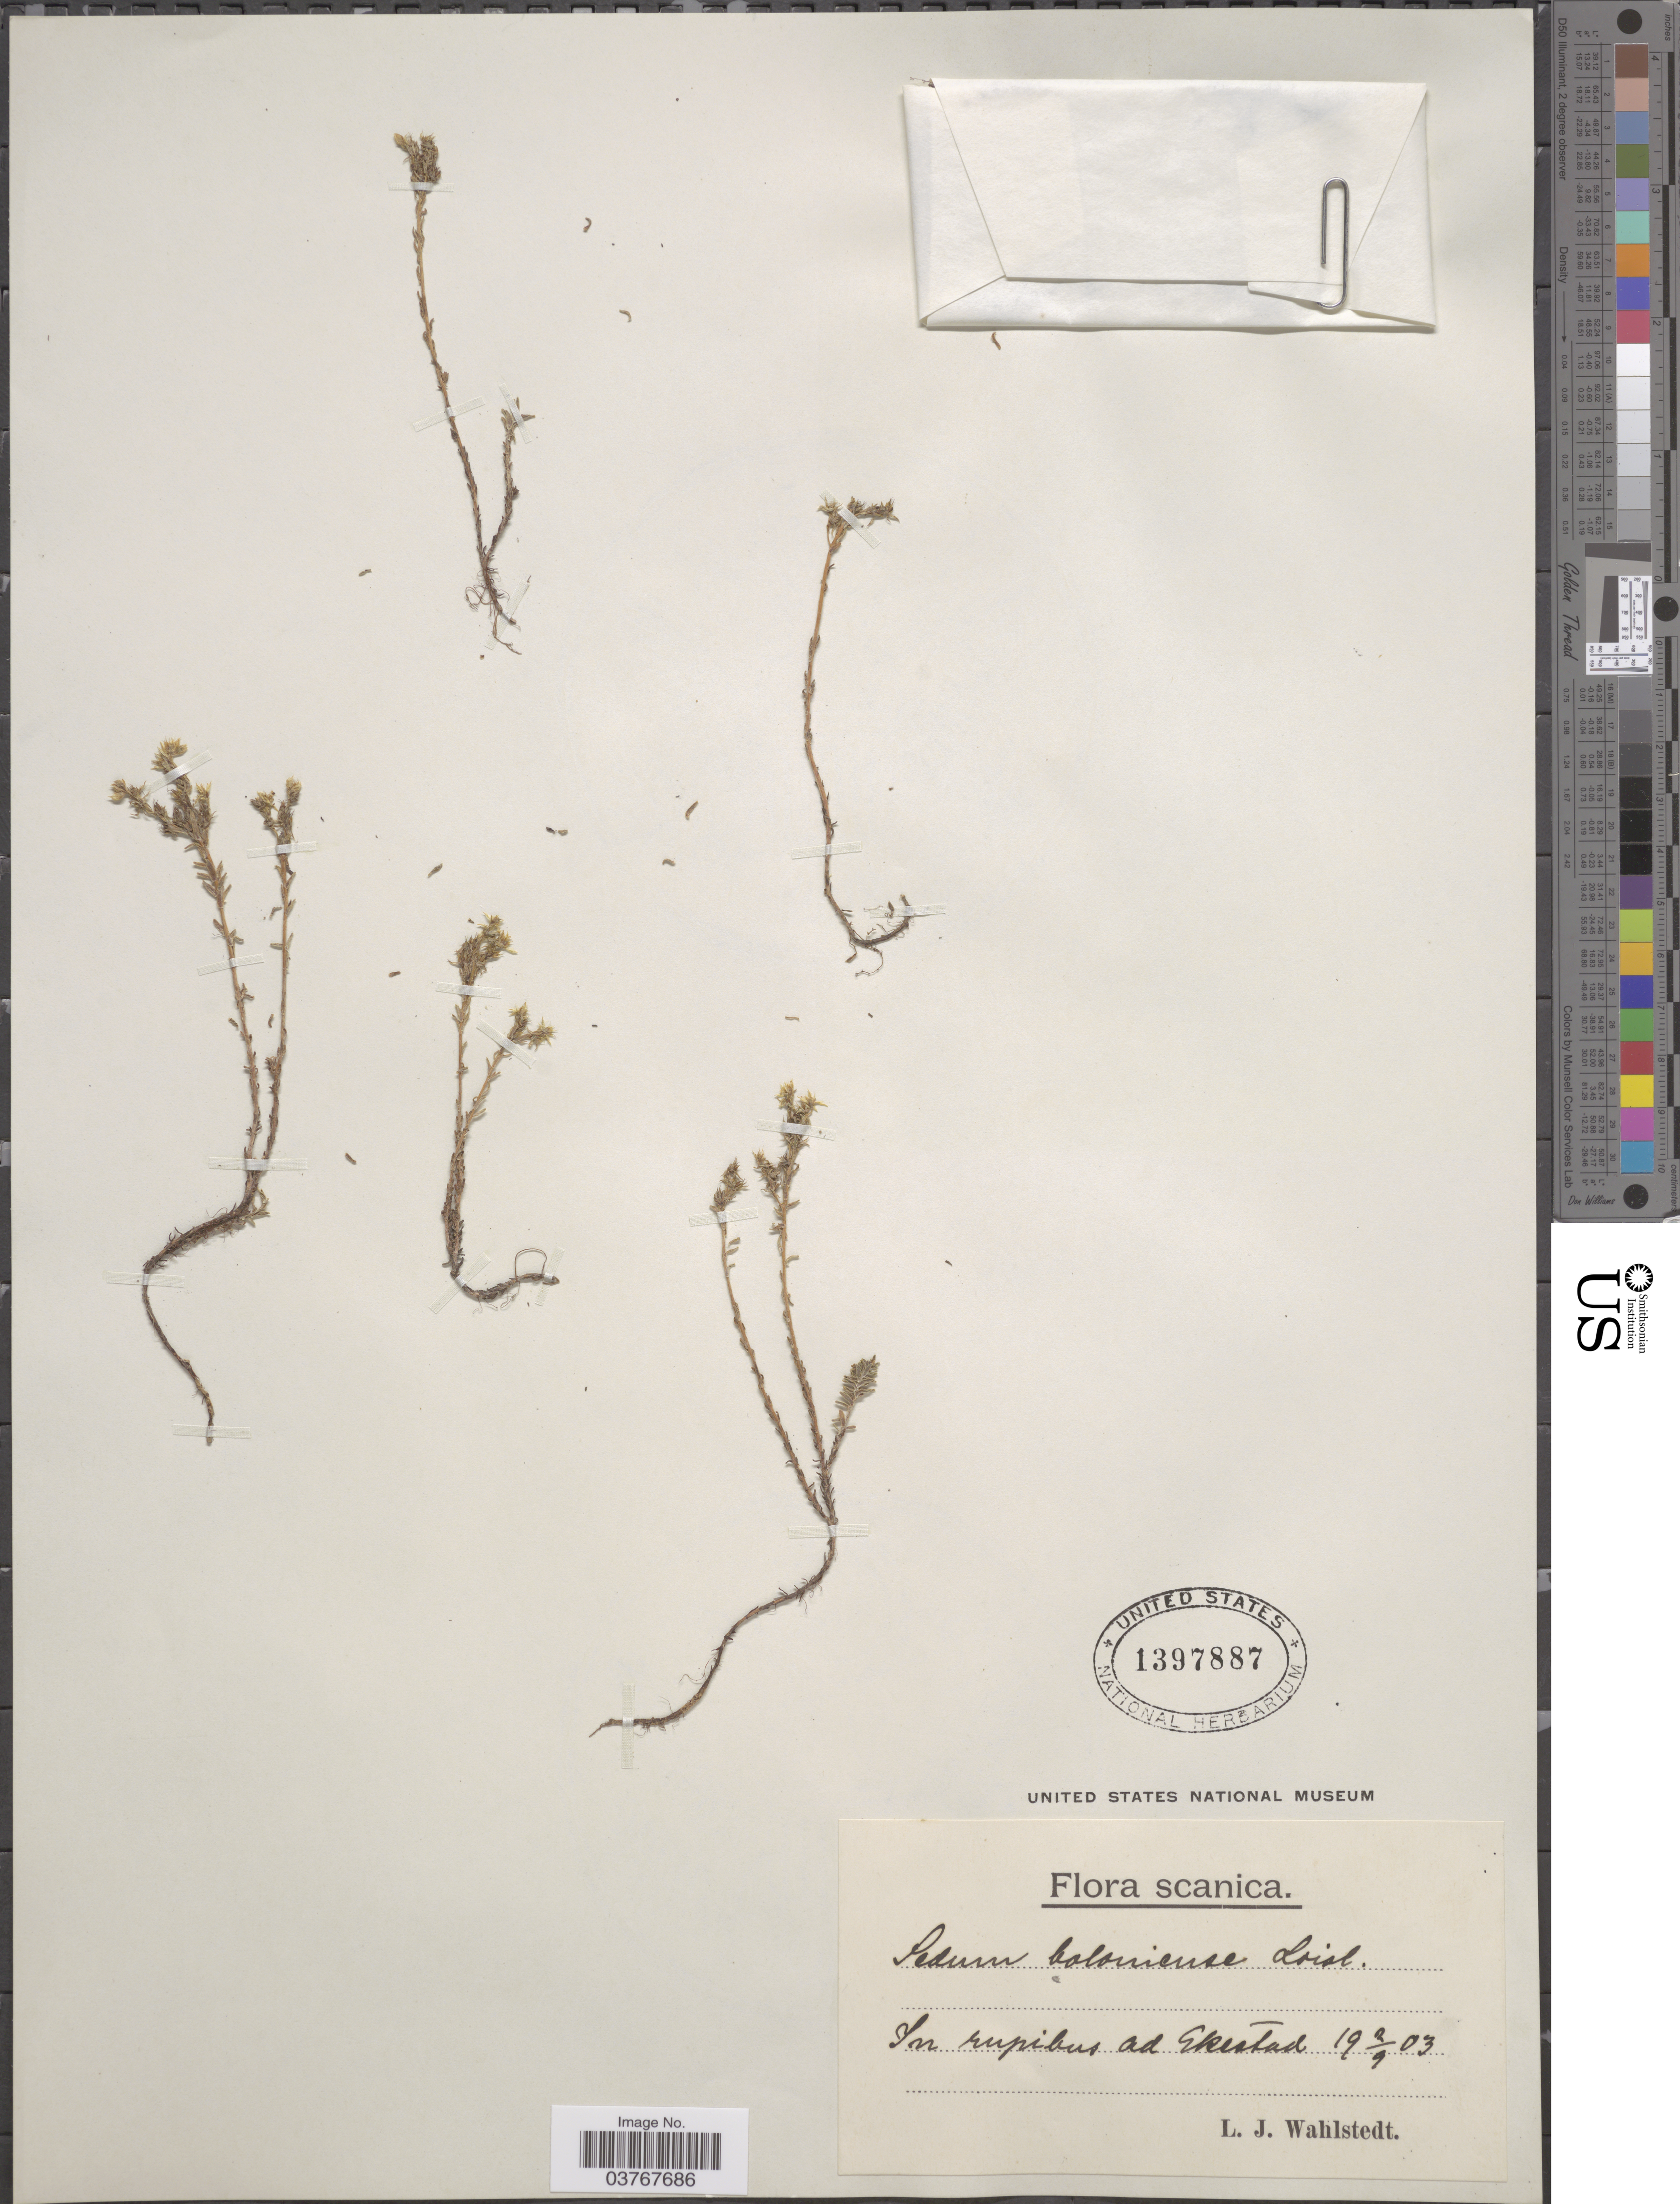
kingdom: Plantae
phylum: Tracheophyta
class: Magnoliopsida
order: Saxifragales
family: Crassulaceae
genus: Sedum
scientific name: Sedum boloniense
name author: Loisel.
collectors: L. J. Wahlstedt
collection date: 1903-09-02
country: Sweden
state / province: Skåne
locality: Scanica. In rupibus ad Ekestad.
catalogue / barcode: US 1397887